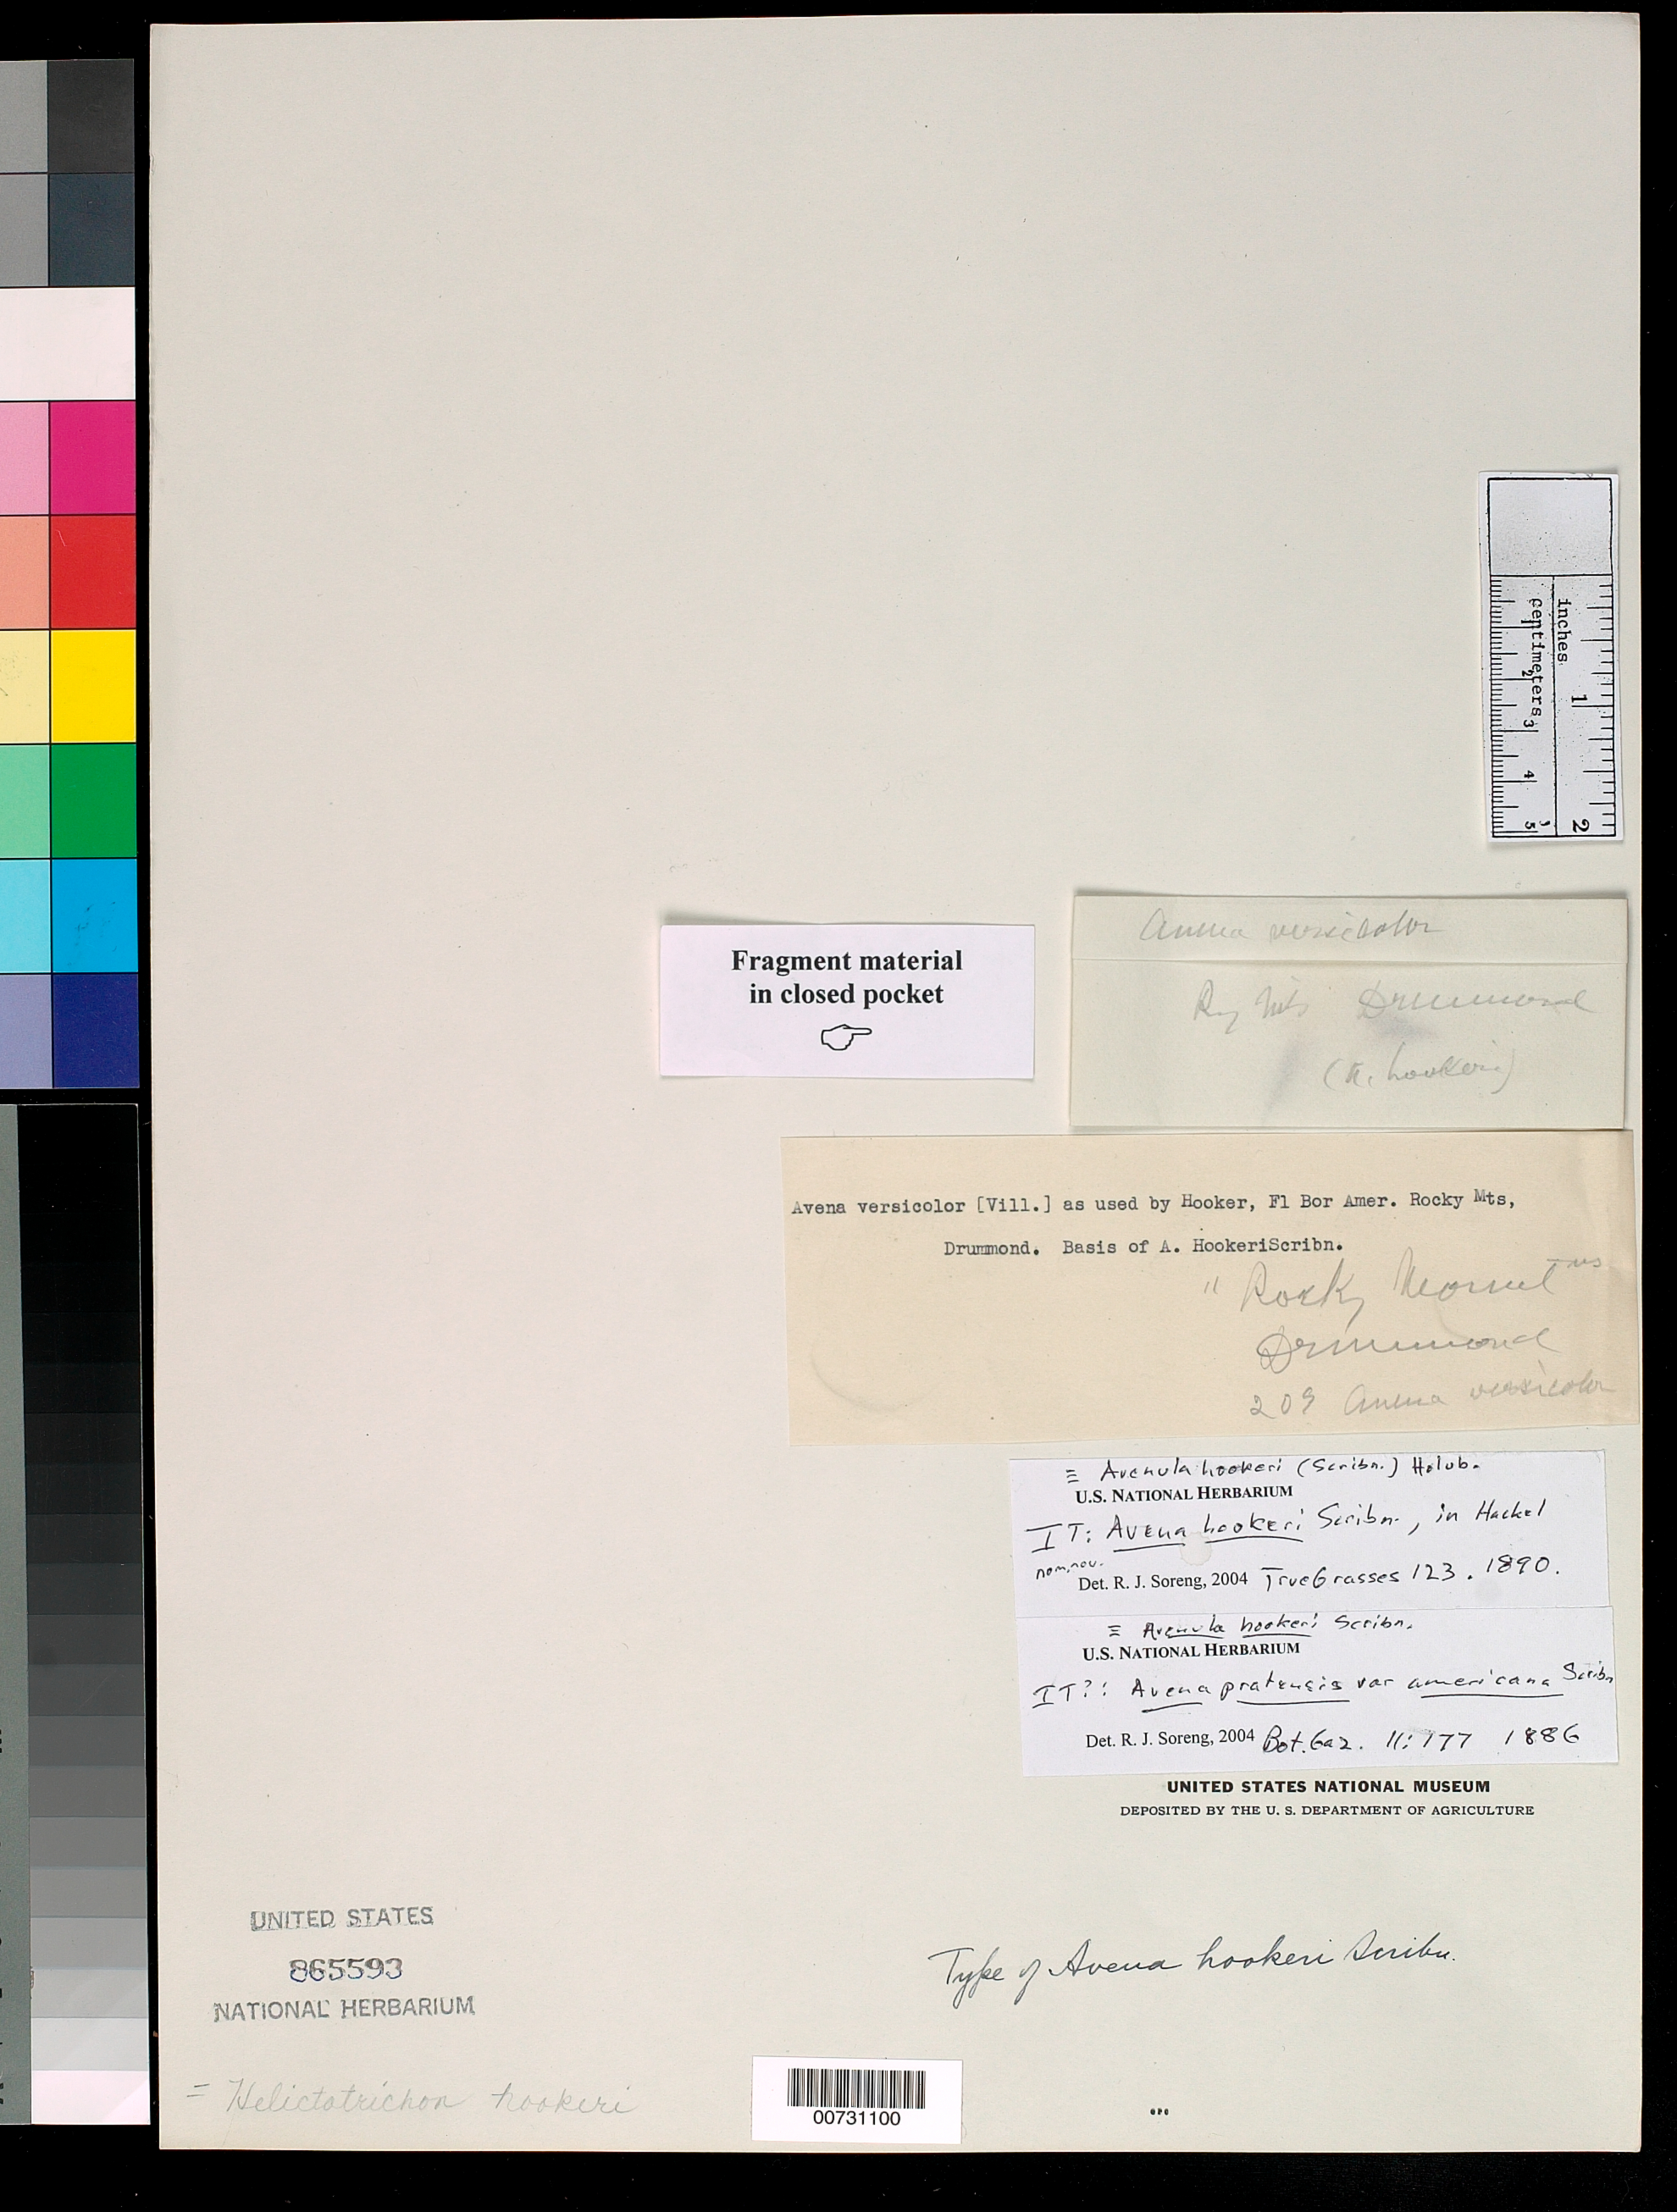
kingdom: Plantae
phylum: Tracheophyta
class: Liliopsida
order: Poales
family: Poaceae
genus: Avena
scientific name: Avena hookeri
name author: Scribn. in Hack.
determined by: Soreng, Robert J., Research Associate (BOT), Smithsonian Institution - National Museum of Natural History (UNITED STATES)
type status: Type Collection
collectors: T. Drummond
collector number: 209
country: United States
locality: "Rocky Mountains"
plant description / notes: Cited 2003 by Soreng et al., Contr. U.S. Natl. Herb. 48: 133.; Fragmentary material of type specimen ex herb. unknown.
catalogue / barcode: US 865593